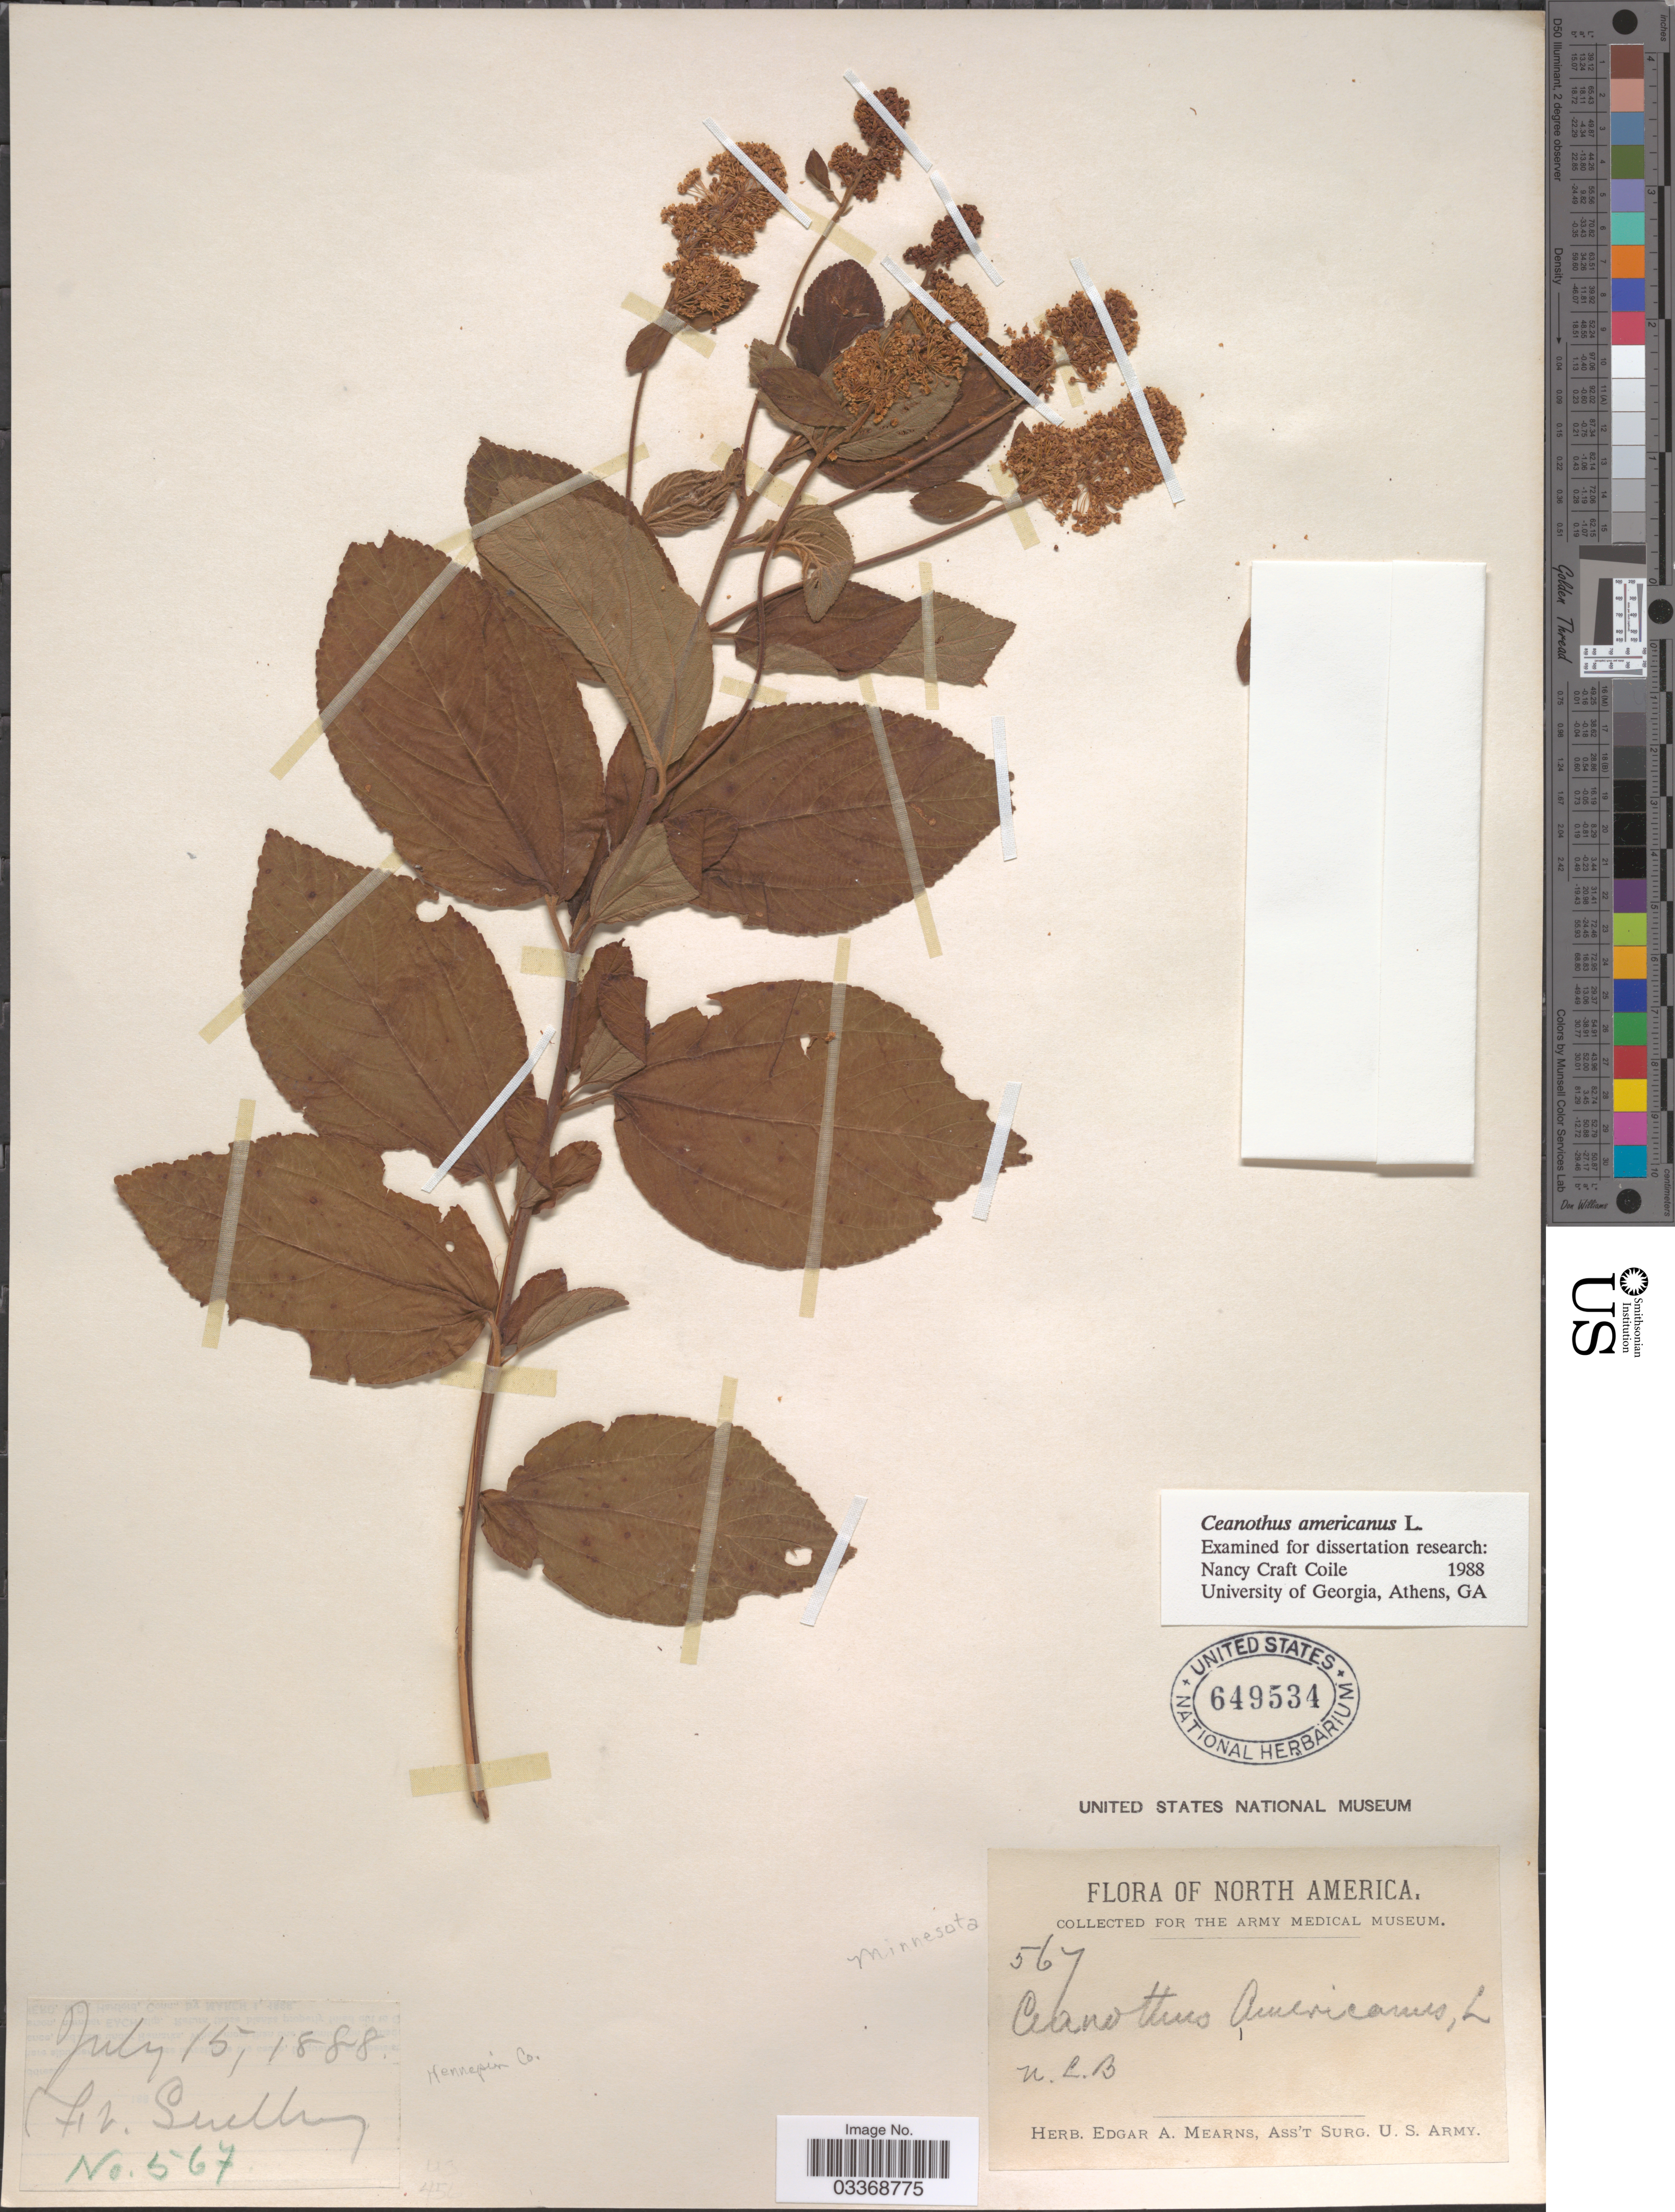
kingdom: Plantae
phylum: Tracheophyta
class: Magnoliopsida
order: Rosales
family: Rhamnaceae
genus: Ceanothus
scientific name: Ceanothus americanus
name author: L.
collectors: N. L. B.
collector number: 567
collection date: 1888-07-15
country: United States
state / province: Minnesota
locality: Ft. Snelling. Hennepin Co.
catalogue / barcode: US 649534